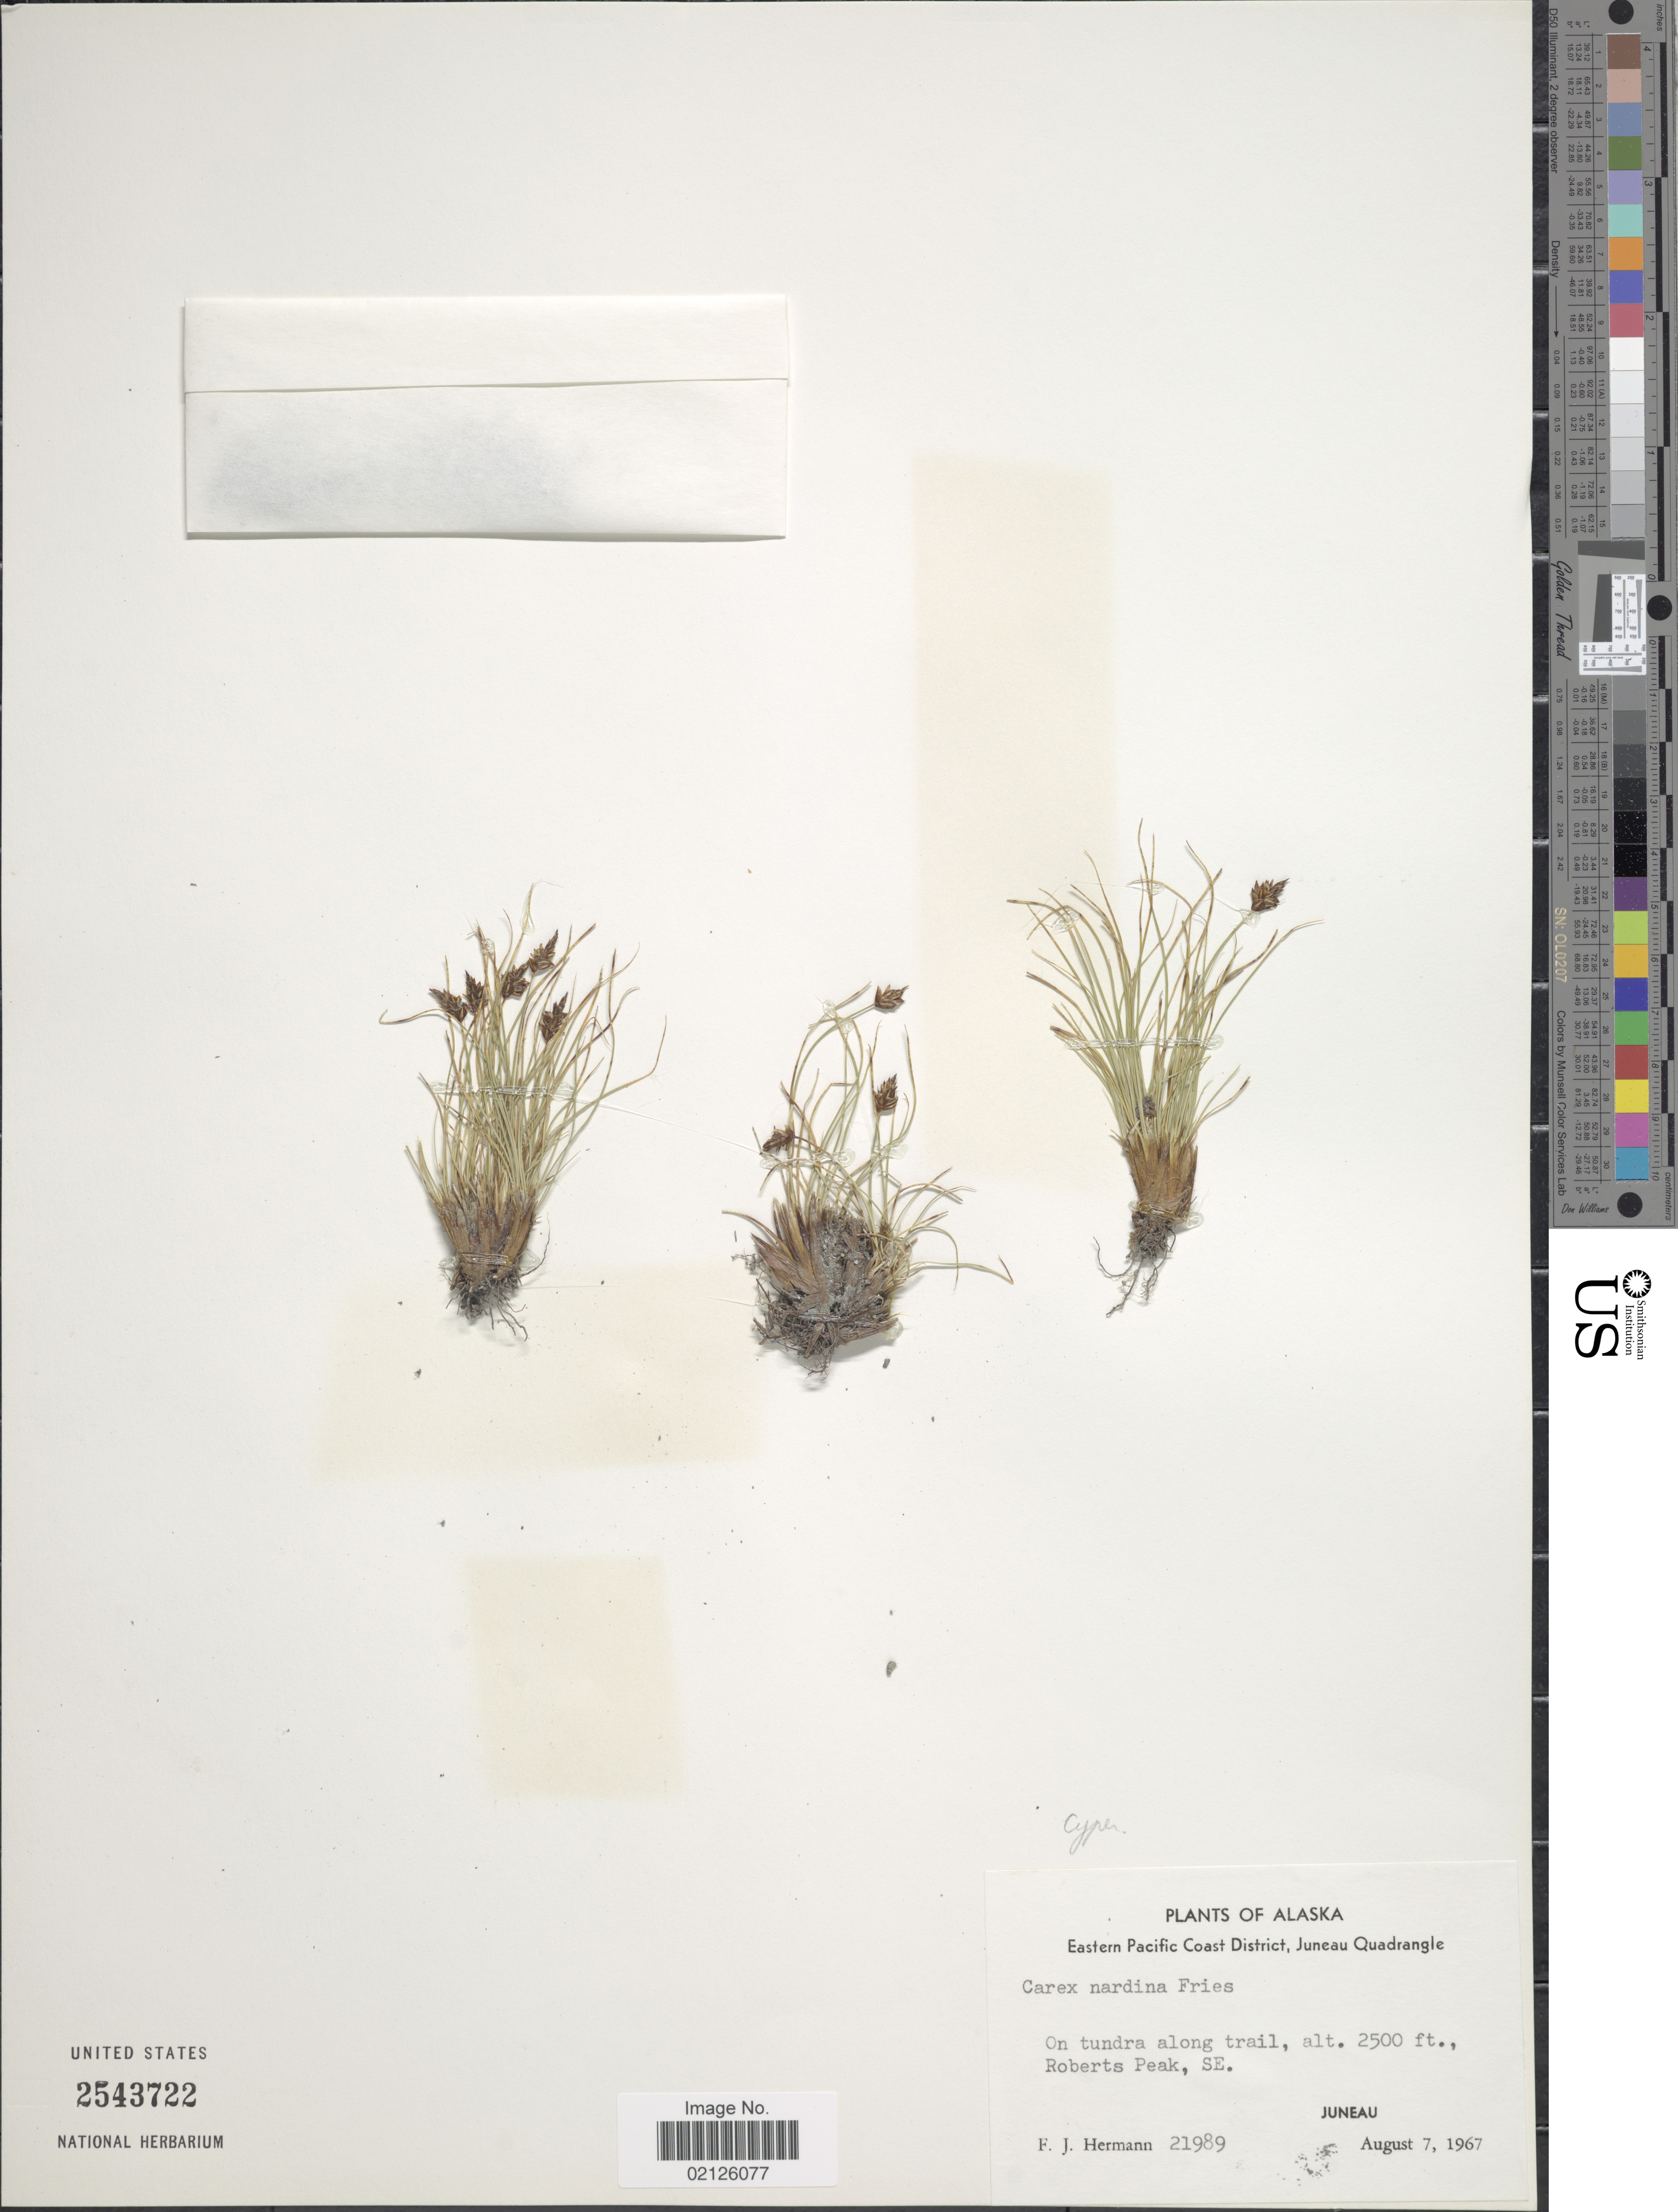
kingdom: Plantae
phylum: Tracheophyta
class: Liliopsida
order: Poales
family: Cyperaceae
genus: Carex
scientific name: Carex nardina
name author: (Hornem.) Fr.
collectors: F. J. Hermann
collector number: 21989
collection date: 1967-08-07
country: United States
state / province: Alaska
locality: Eastern Pacific Coast District, Juneau Quadrangle, On tundra along trail, Roberts Peak, SE Juneau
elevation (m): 762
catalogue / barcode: US 2543722